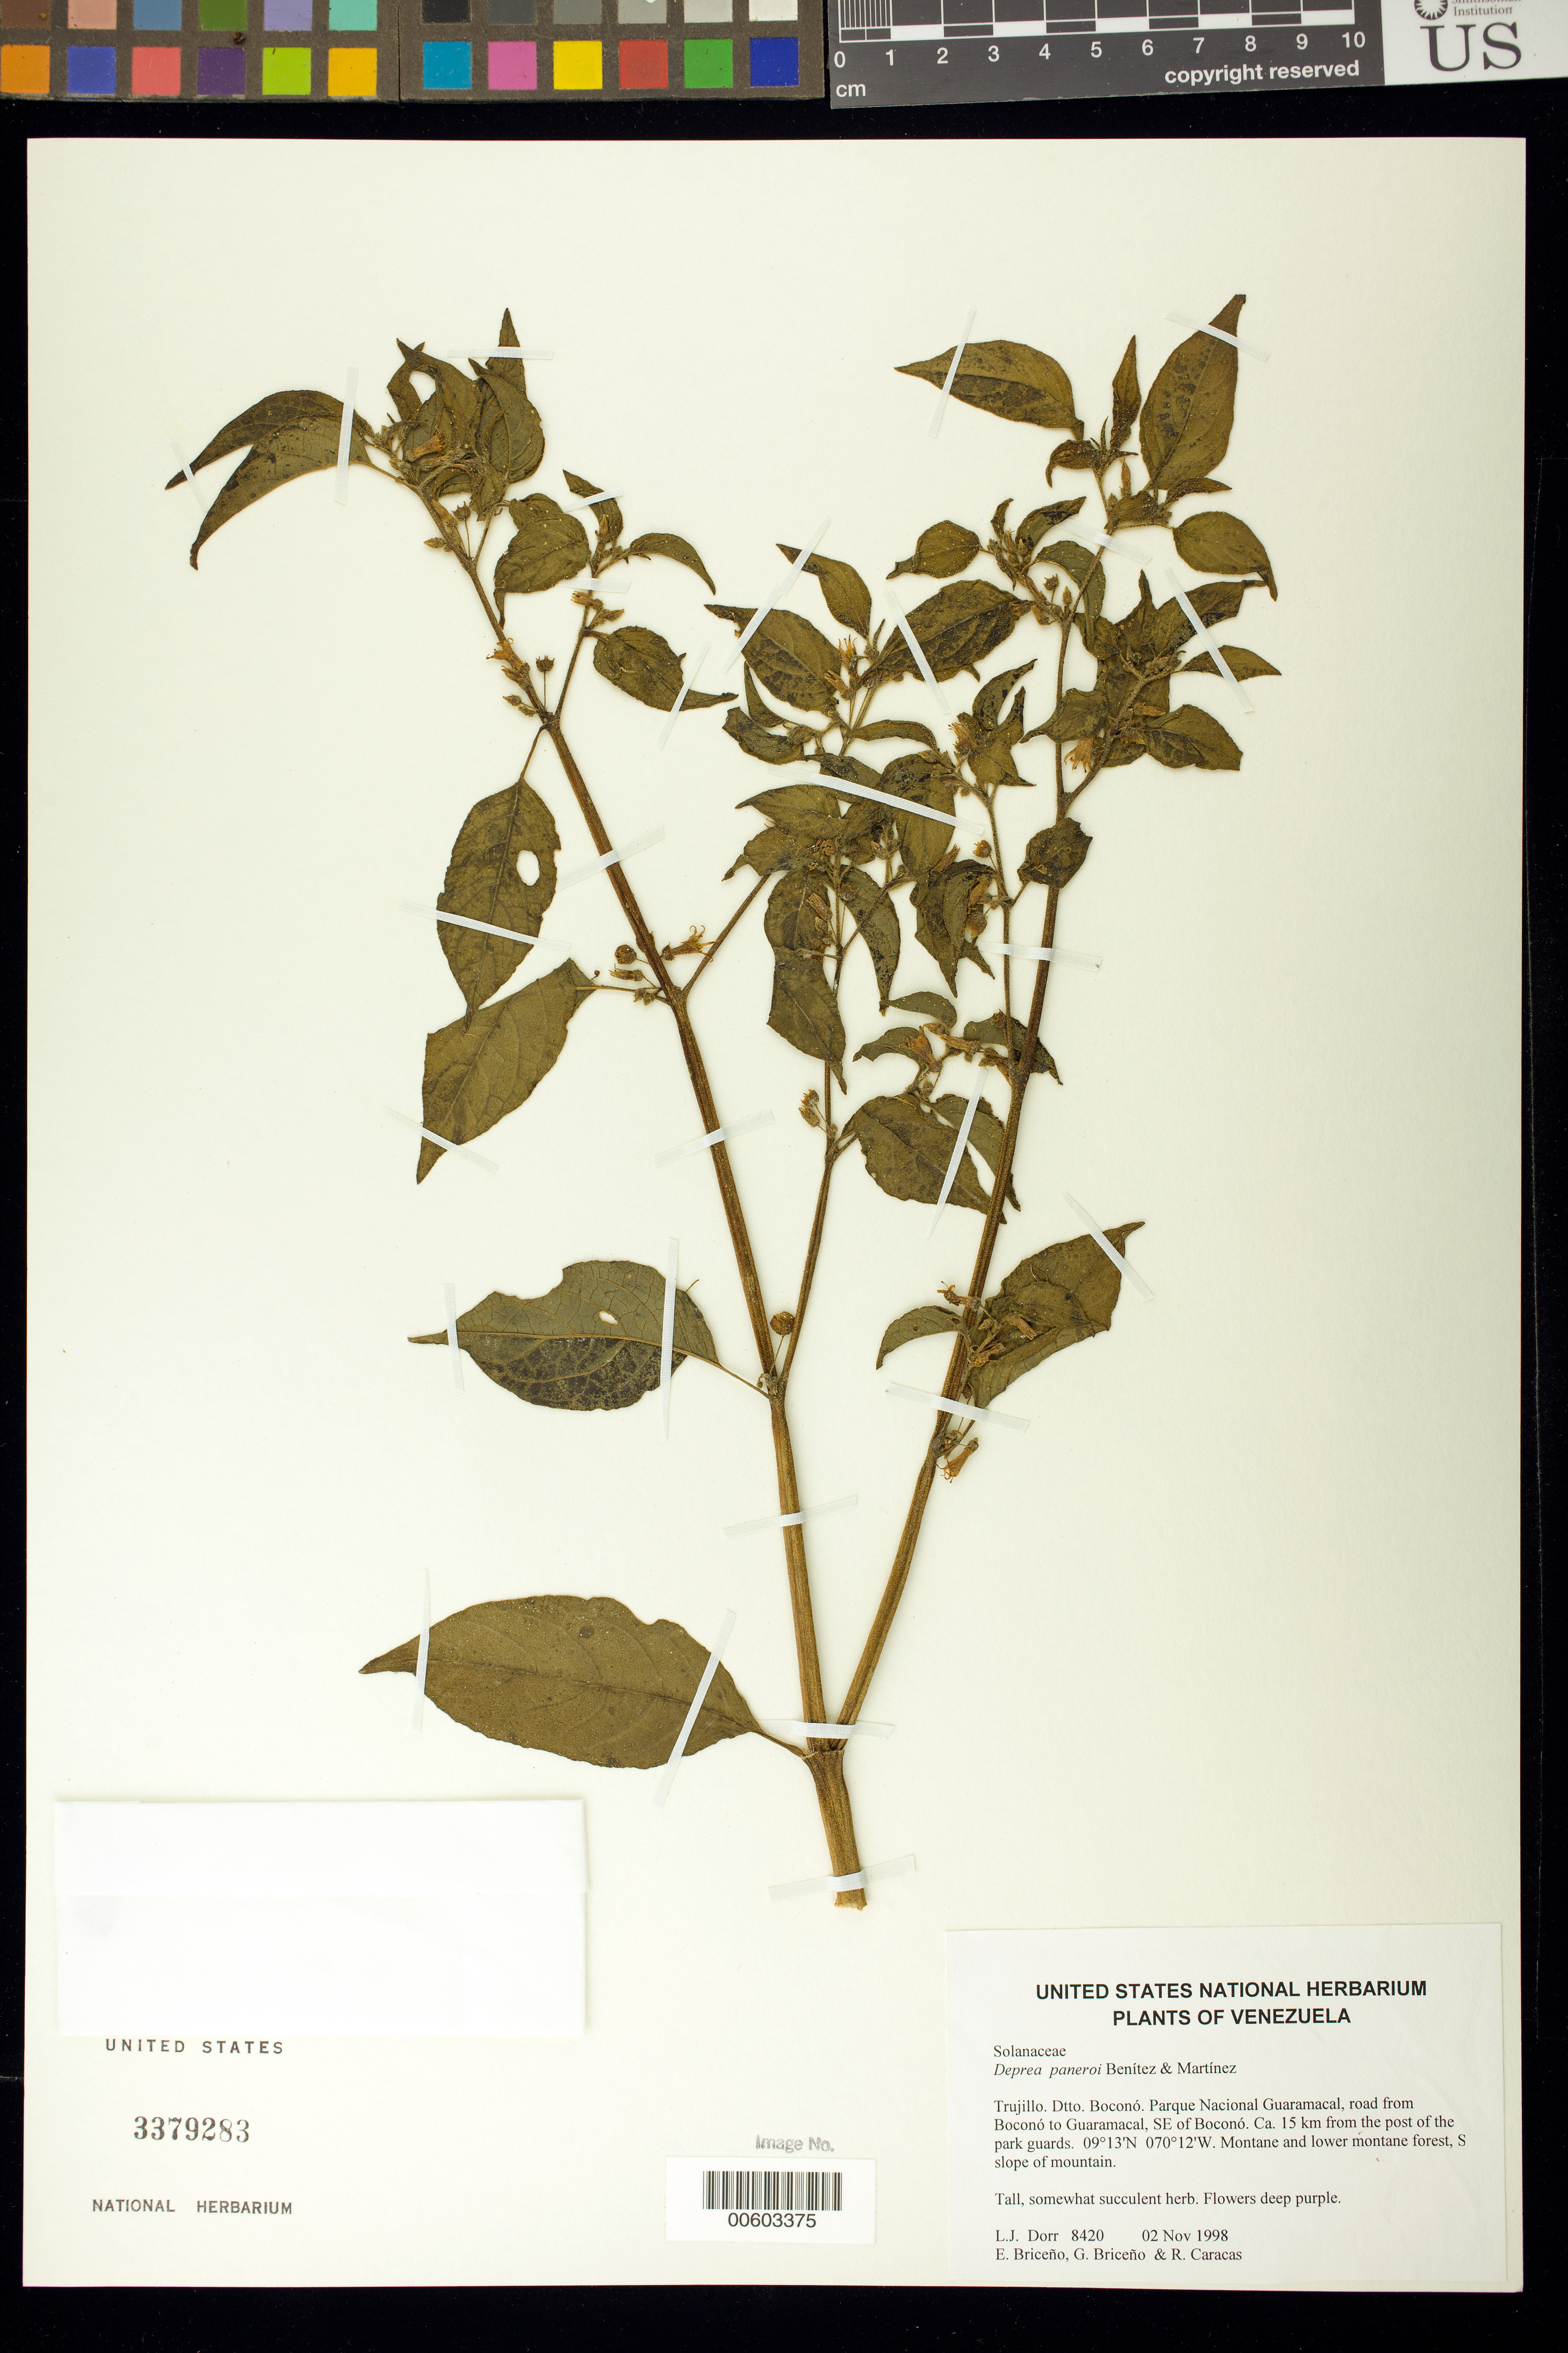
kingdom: Plantae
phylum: Tracheophyta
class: Magnoliopsida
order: Solanales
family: Solanaceae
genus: Deprea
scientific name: Deprea paneroi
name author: Benítez & M. Martinez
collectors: L. J. Dorr, E. Briceño, G. Briceño & R. Caracas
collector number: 8420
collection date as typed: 02 Nov 1998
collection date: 1998-11-02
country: Venezuela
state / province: Trujillo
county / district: Boconó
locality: Parque Nacional Guaramacal, road from Boconó to Guaramacal, SE of Boconó, ca. 15 km from the post of the park guards.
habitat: Montane and lower montane forest, S slope of mountain.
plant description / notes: CTES, F, PORT, US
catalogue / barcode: US 3379283